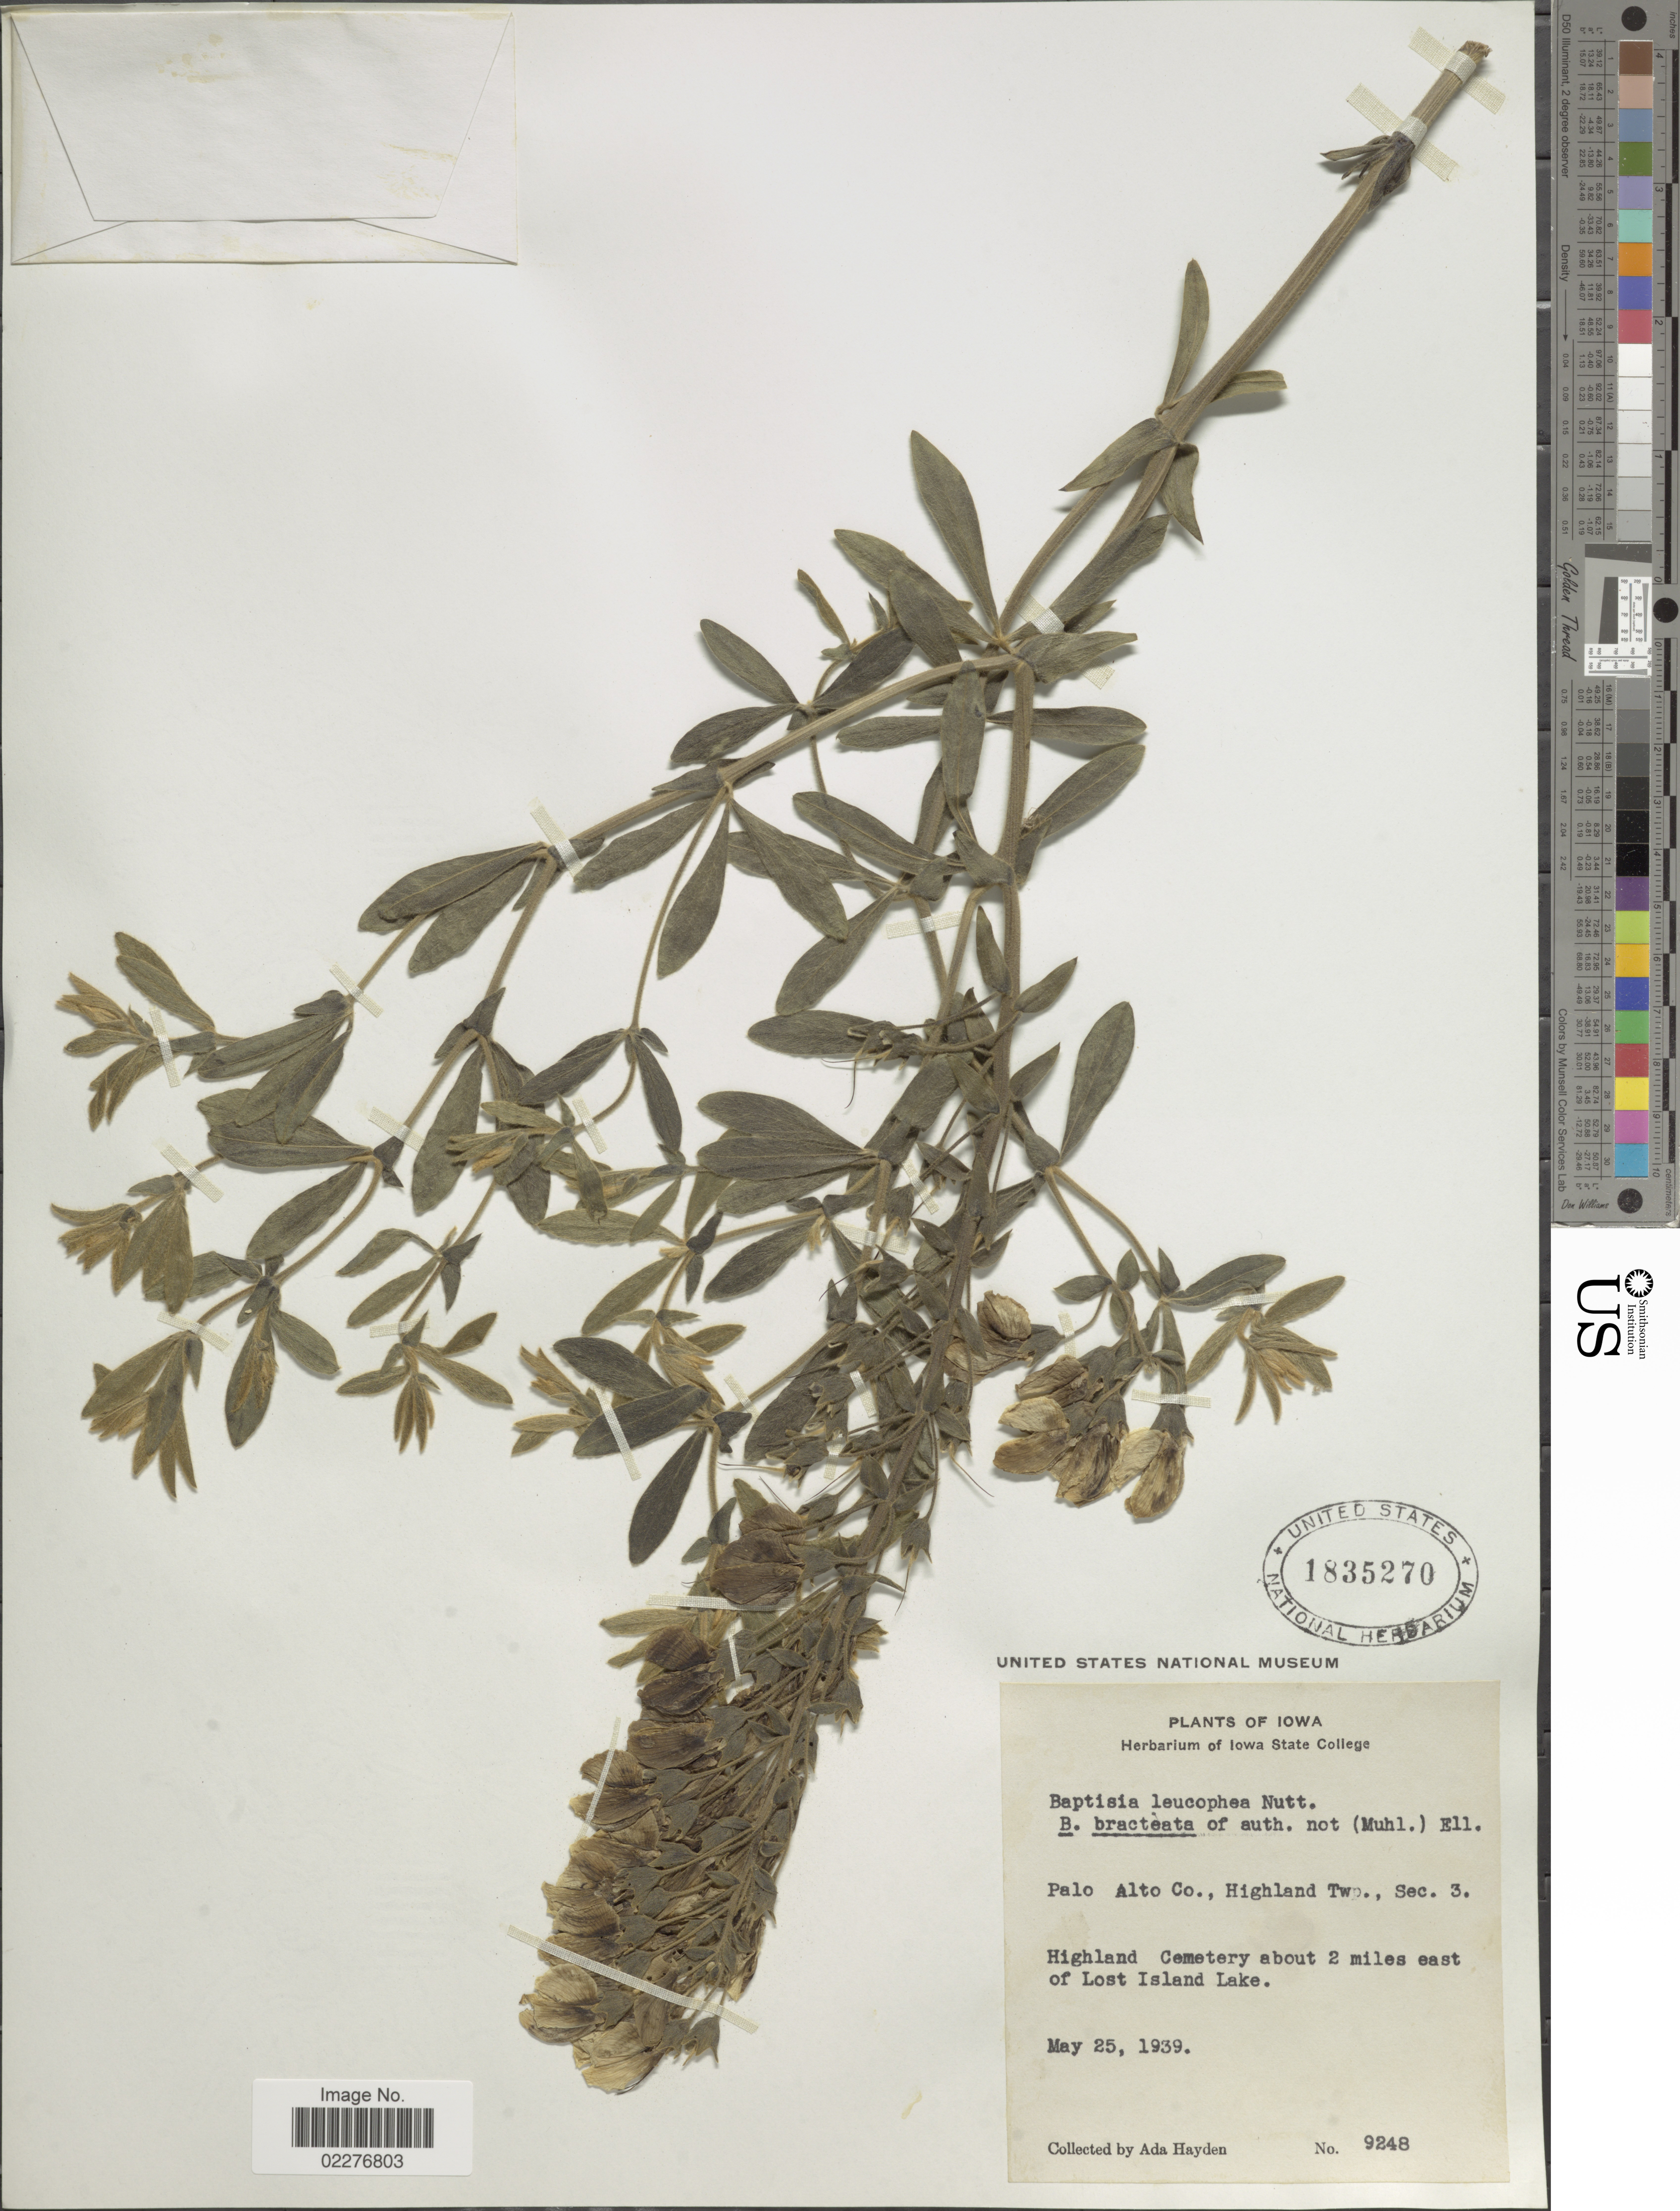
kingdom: Plantae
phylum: Tracheophyta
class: Magnoliopsida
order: Fabales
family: Fabaceae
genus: Baptisia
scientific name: Baptisia leucophaea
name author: Nutt.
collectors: Ada Hayden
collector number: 9248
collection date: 1939-05-25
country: United States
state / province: Iowa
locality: Palo Alto Co., Highland Twp., Sec. 3. Highland Cemetery about 2 miles east of Lost Island Lake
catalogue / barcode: US 1835270